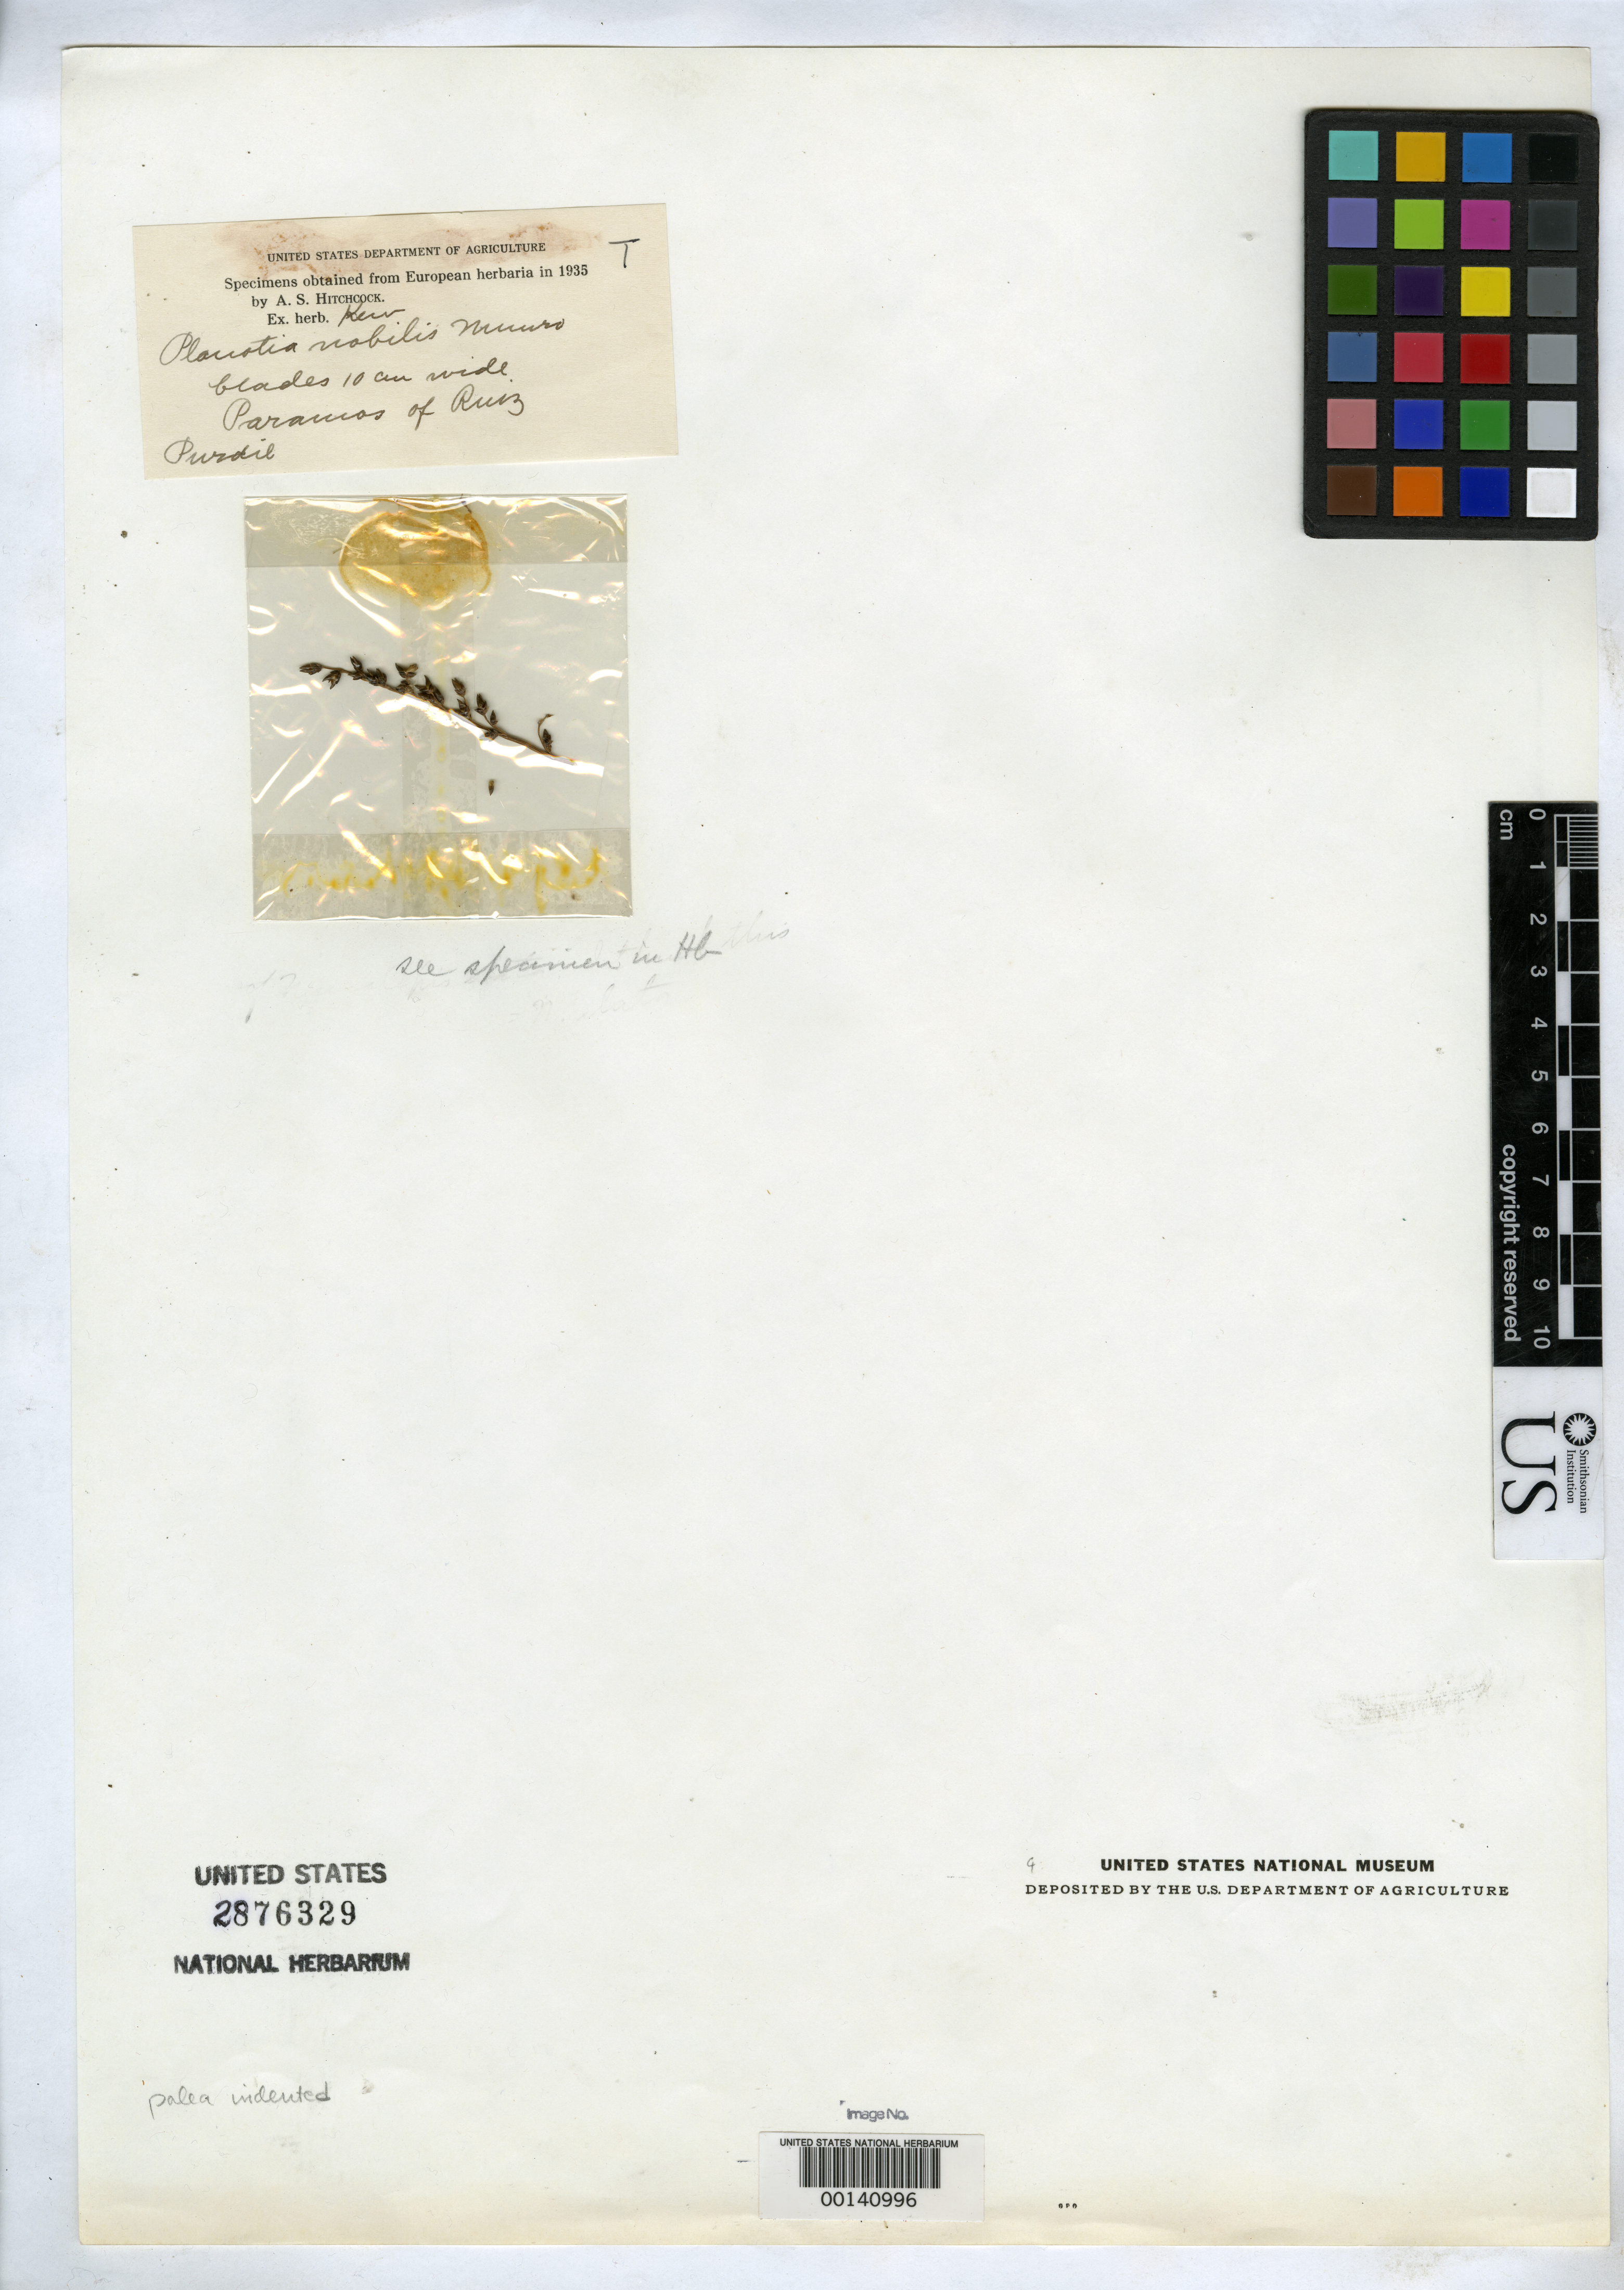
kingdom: Plantae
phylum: Tracheophyta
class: Liliopsida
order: Poales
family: Poaceae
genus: Planotia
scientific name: Planotia nobilis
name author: Munro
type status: Type Material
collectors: W. Purdie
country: Colombia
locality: "New Granada", Paramo de Rinz.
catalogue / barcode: US 2876329